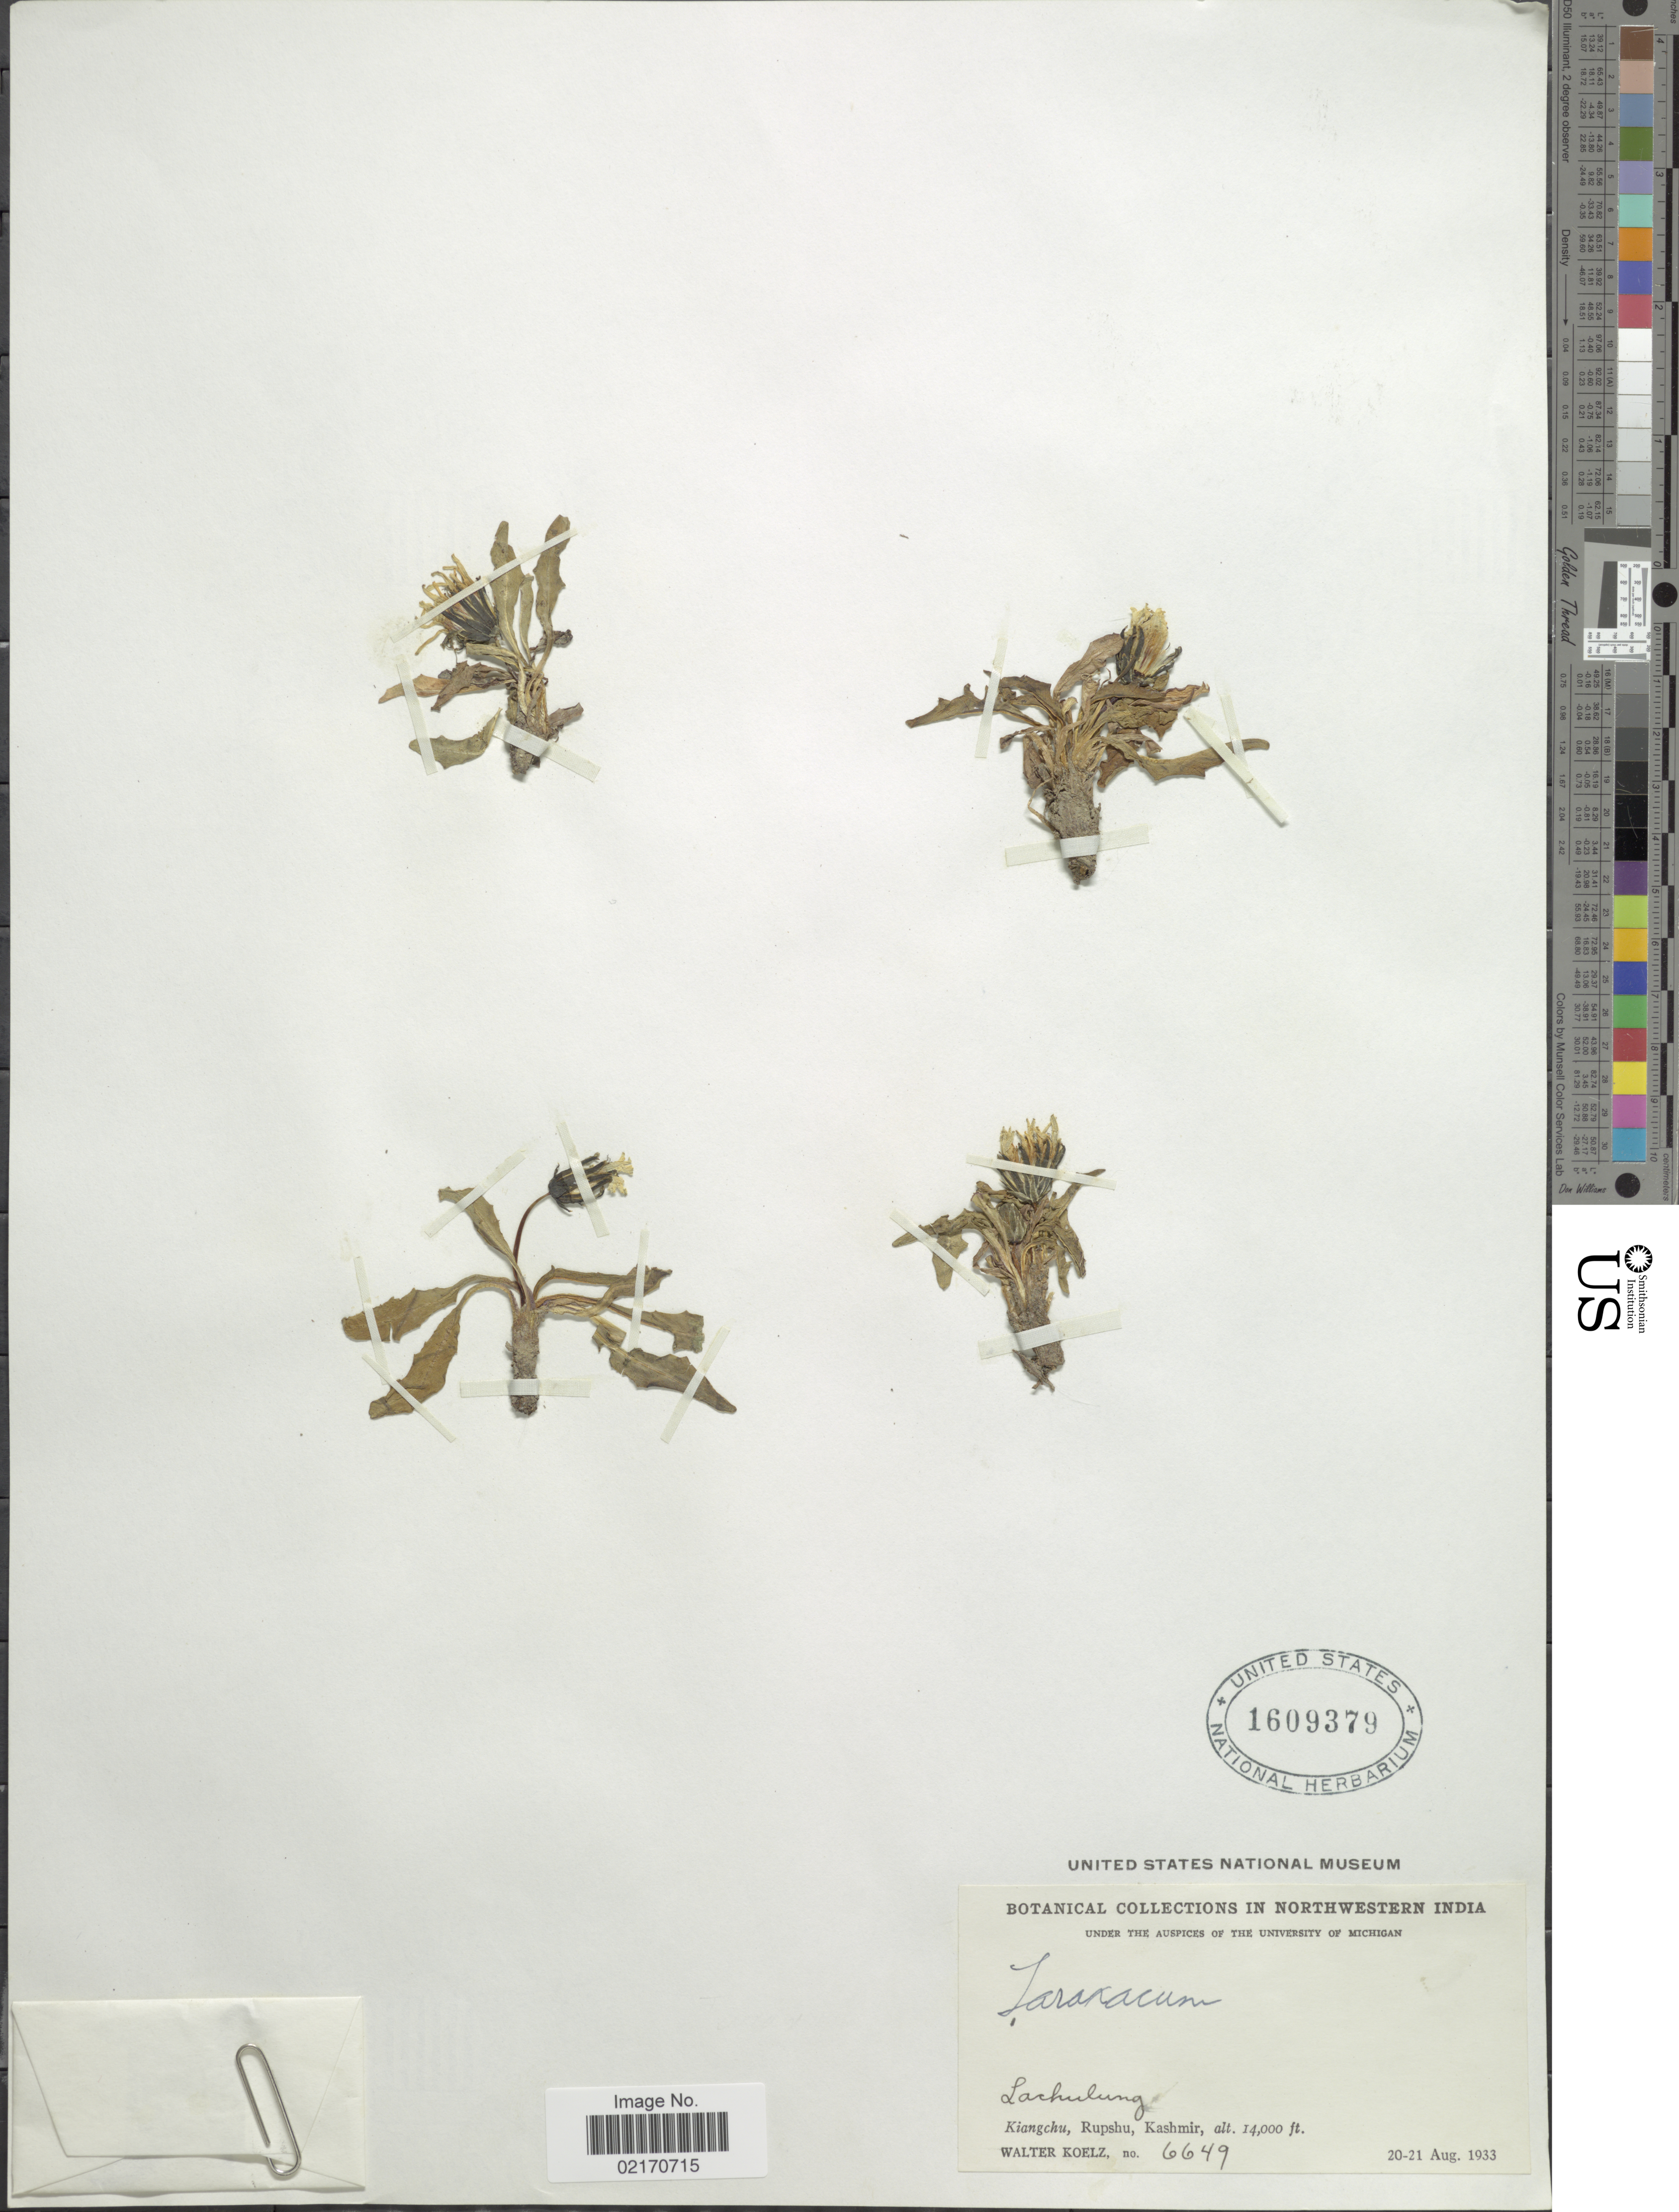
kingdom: Plantae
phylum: Tracheophyta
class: Magnoliopsida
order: Asterales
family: Asteraceae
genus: Taraxacum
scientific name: Taraxacum sp.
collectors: W. N. Koelz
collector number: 6649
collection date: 1933-08-20/1933-08-21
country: India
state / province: Jammu and Kashmir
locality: Northwestern India, Lachulung, Kiangchu, Rupshu, Kashmir.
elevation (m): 4267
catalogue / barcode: US 1609379